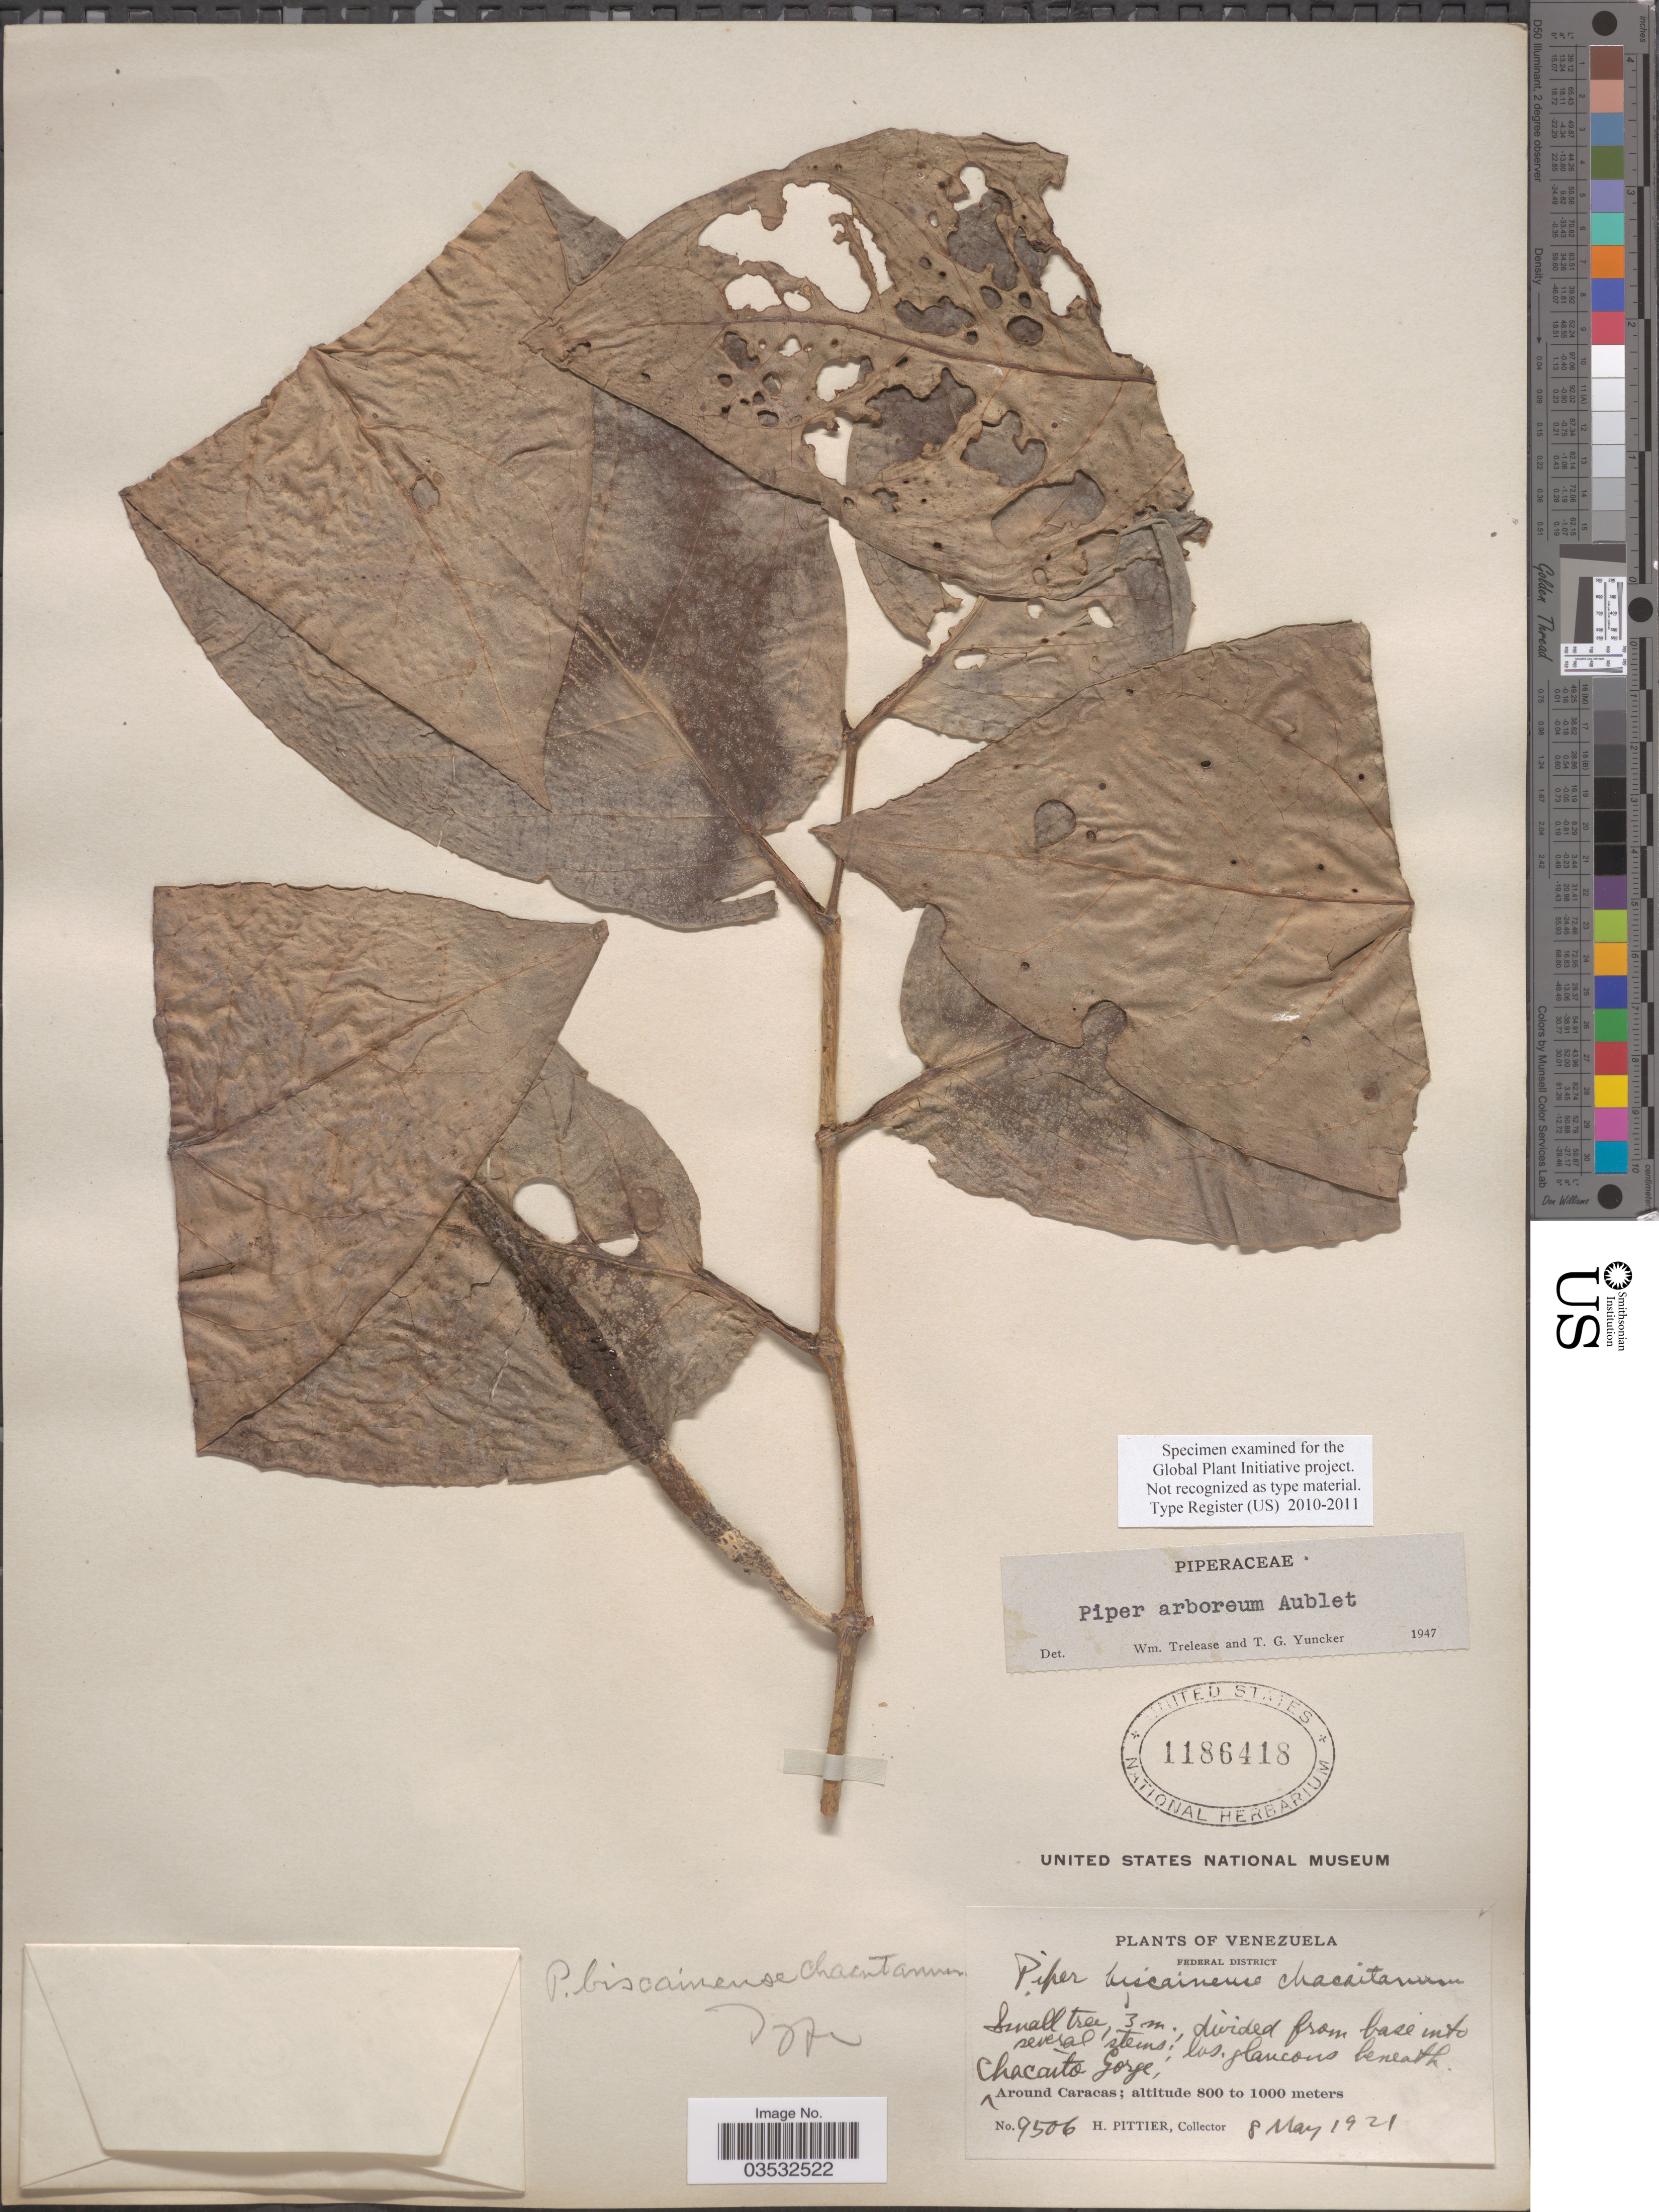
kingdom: Plantae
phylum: Tracheophyta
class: Magnoliopsida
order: Piperales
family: Piperaceae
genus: Piper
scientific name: Piper arboreum var. arboreum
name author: Aubl.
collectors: H. F. Pittier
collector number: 9506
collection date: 1921-05-08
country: Venezuela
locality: Federal District. Chacaito Gorge, Around Caracas.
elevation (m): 800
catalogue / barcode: US 1186418